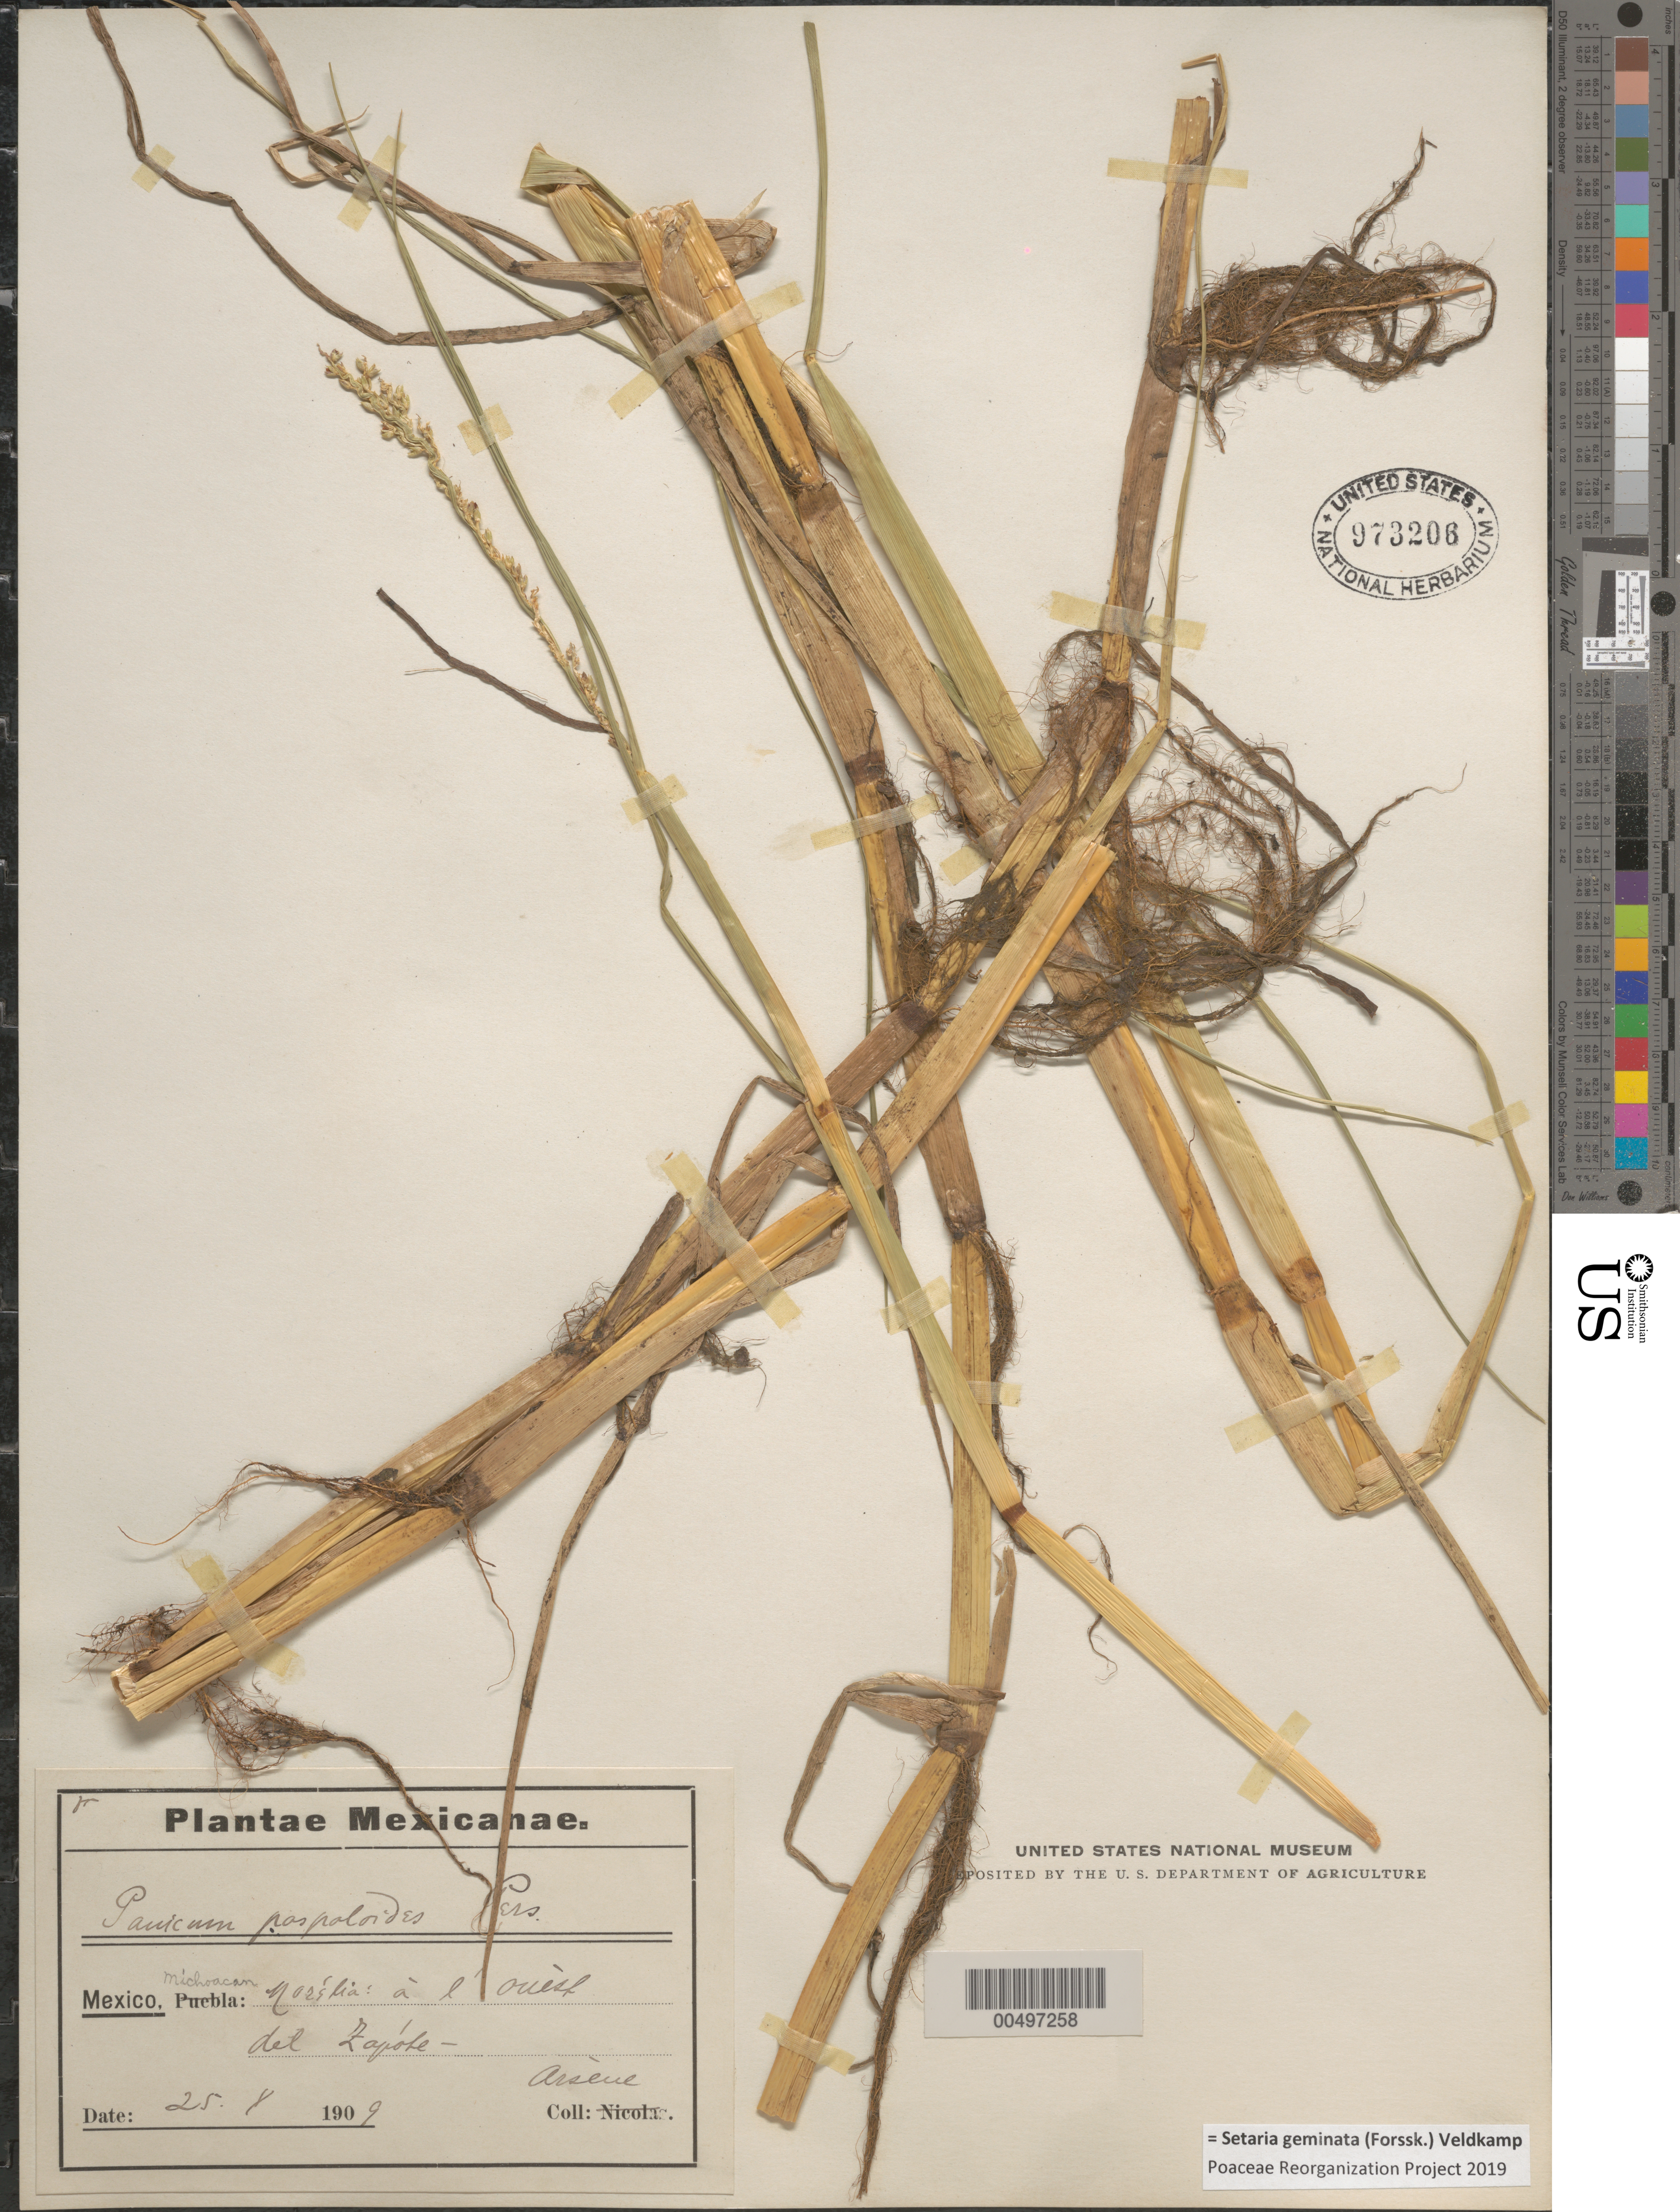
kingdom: Plantae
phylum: Tracheophyta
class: Liliopsida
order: Poales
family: Poaceae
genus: Setaria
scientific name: Setaria geminata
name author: (Forssk.) Veldkamp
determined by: Poaceae Reorganization Project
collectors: Bro. G. Arsène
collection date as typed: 25 Aug 1909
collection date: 1909-08-25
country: Mexico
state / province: Michoacán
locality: Morelia, to the W of Zapote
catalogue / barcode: US 973206